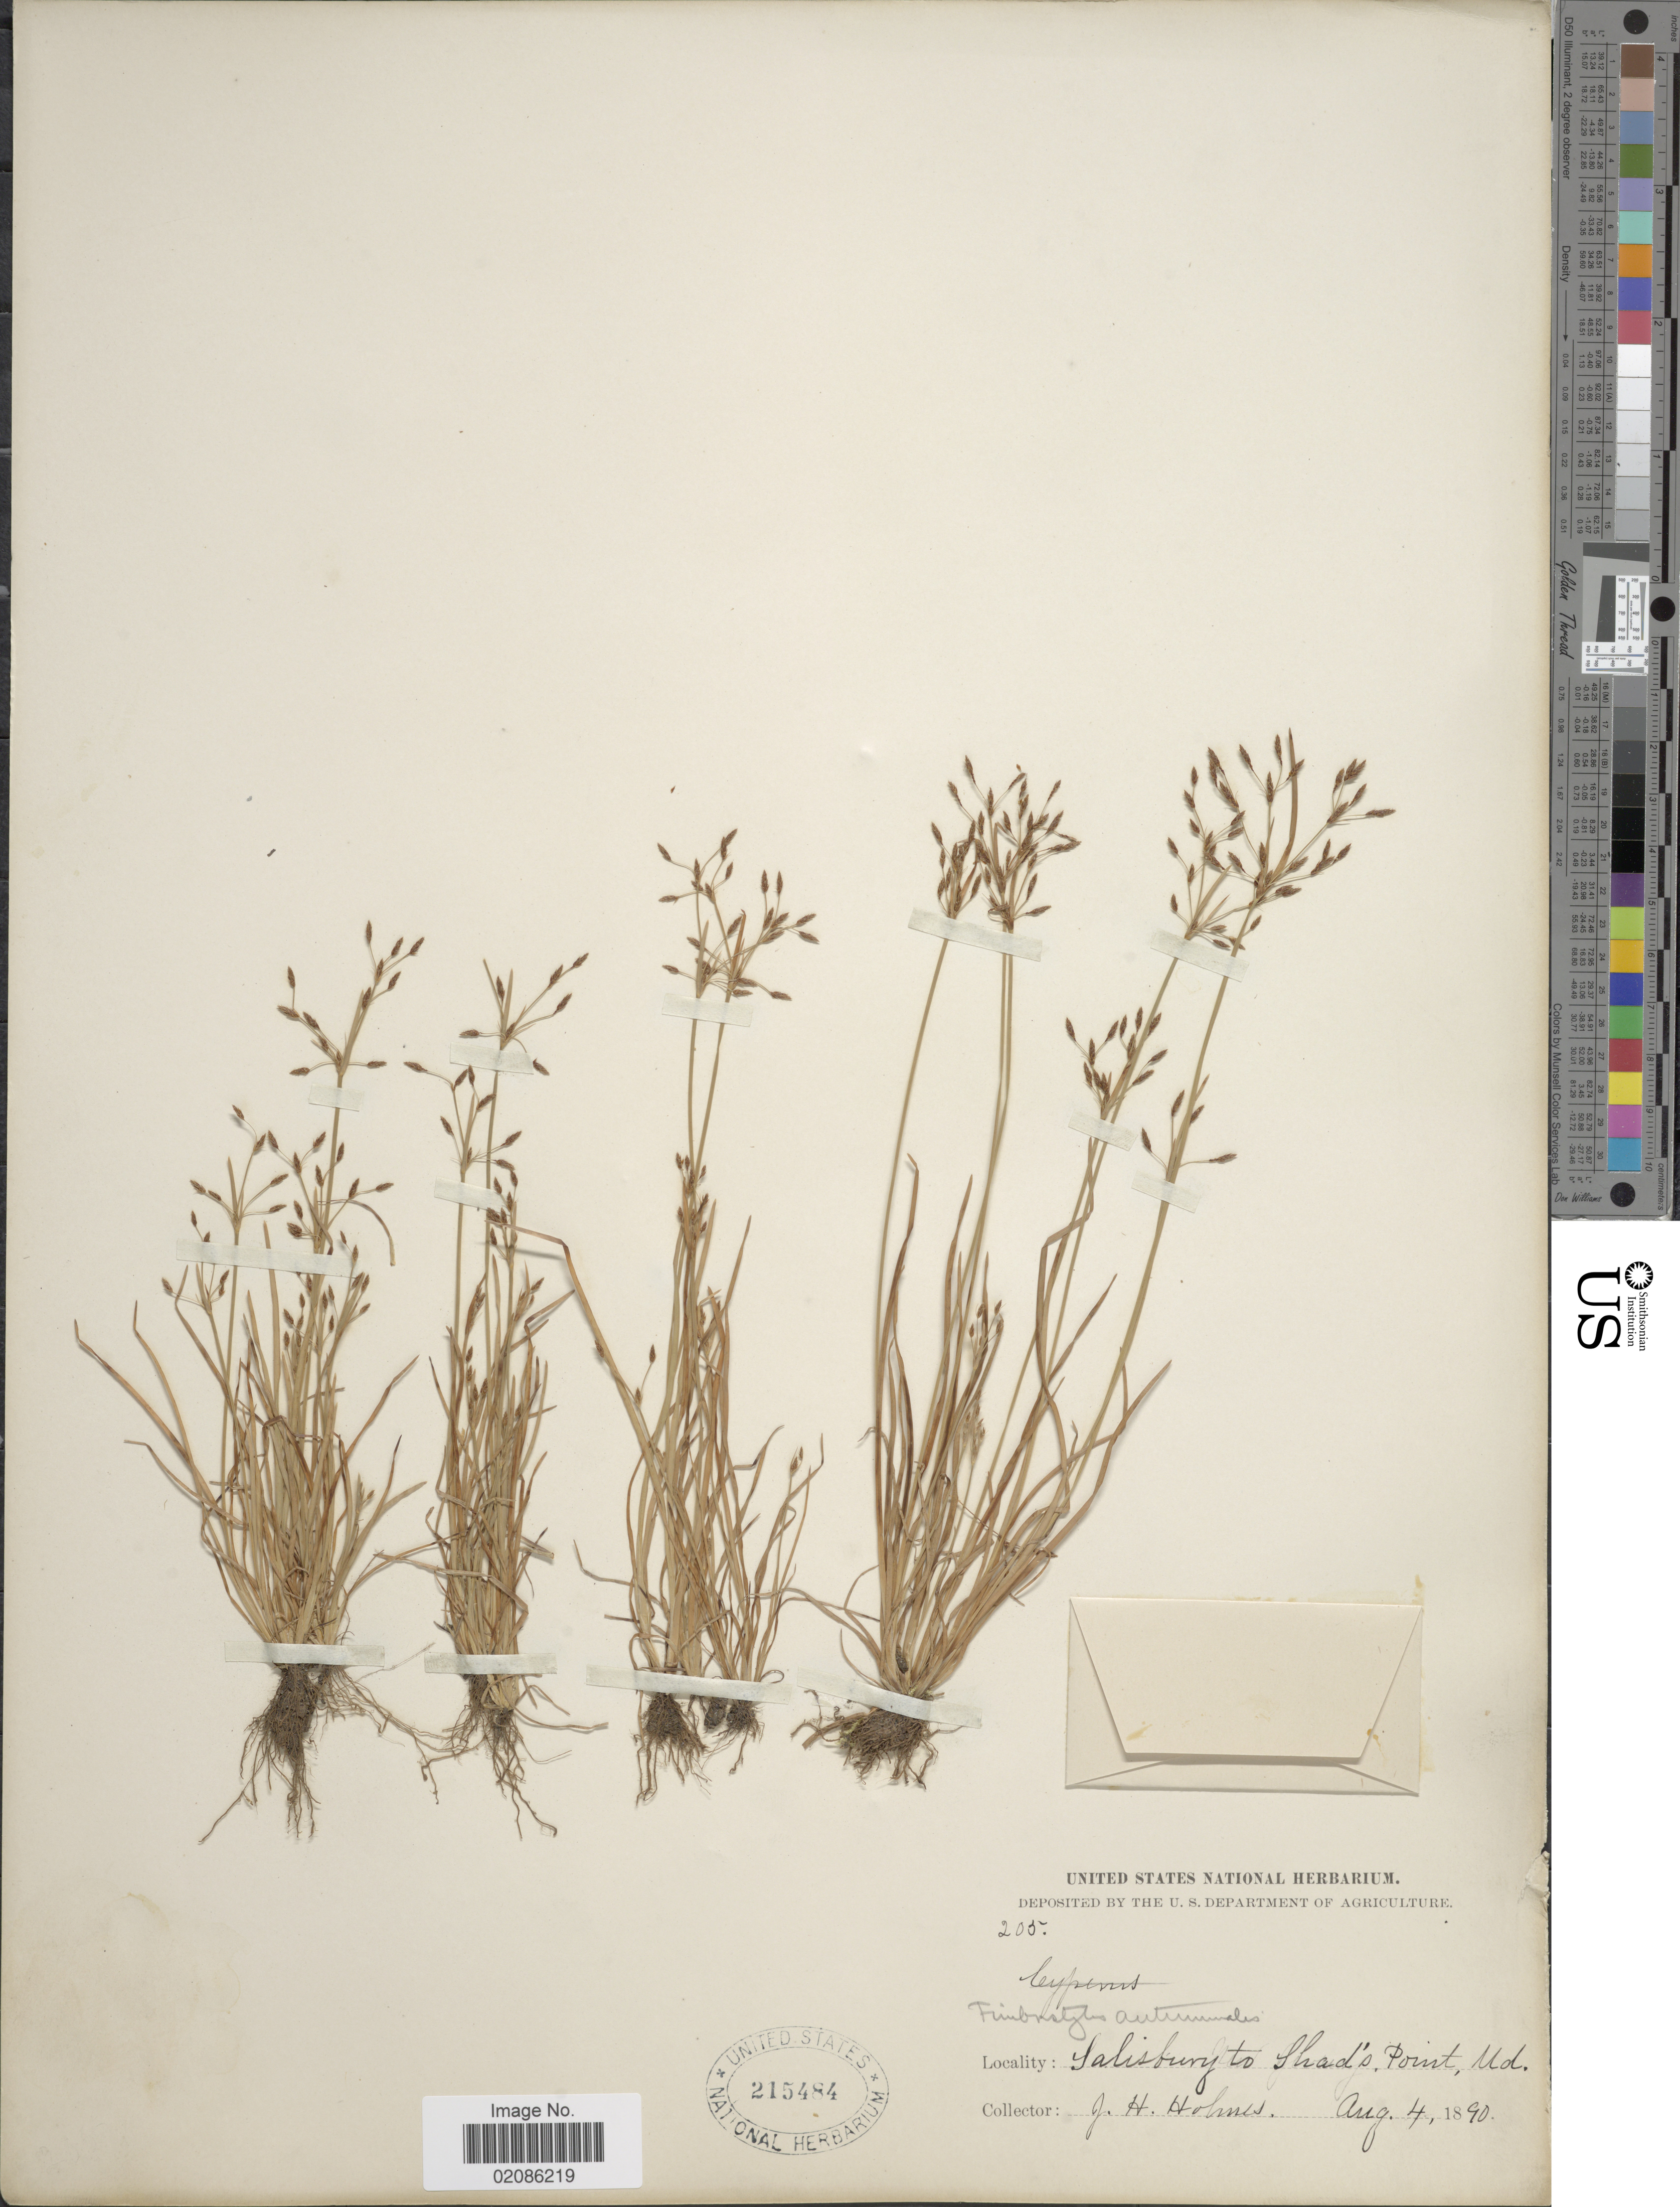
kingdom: Plantae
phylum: Tracheophyta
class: Liliopsida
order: Poales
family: Cyperaceae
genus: Fimbristylis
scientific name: Fimbristylis autumnalis (L.) Roem. & Schult.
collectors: J. Holmes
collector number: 205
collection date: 1890-08-04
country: United States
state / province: Maryland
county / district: Wicomico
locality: Salisburg to Shad's, Point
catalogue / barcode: US 215484